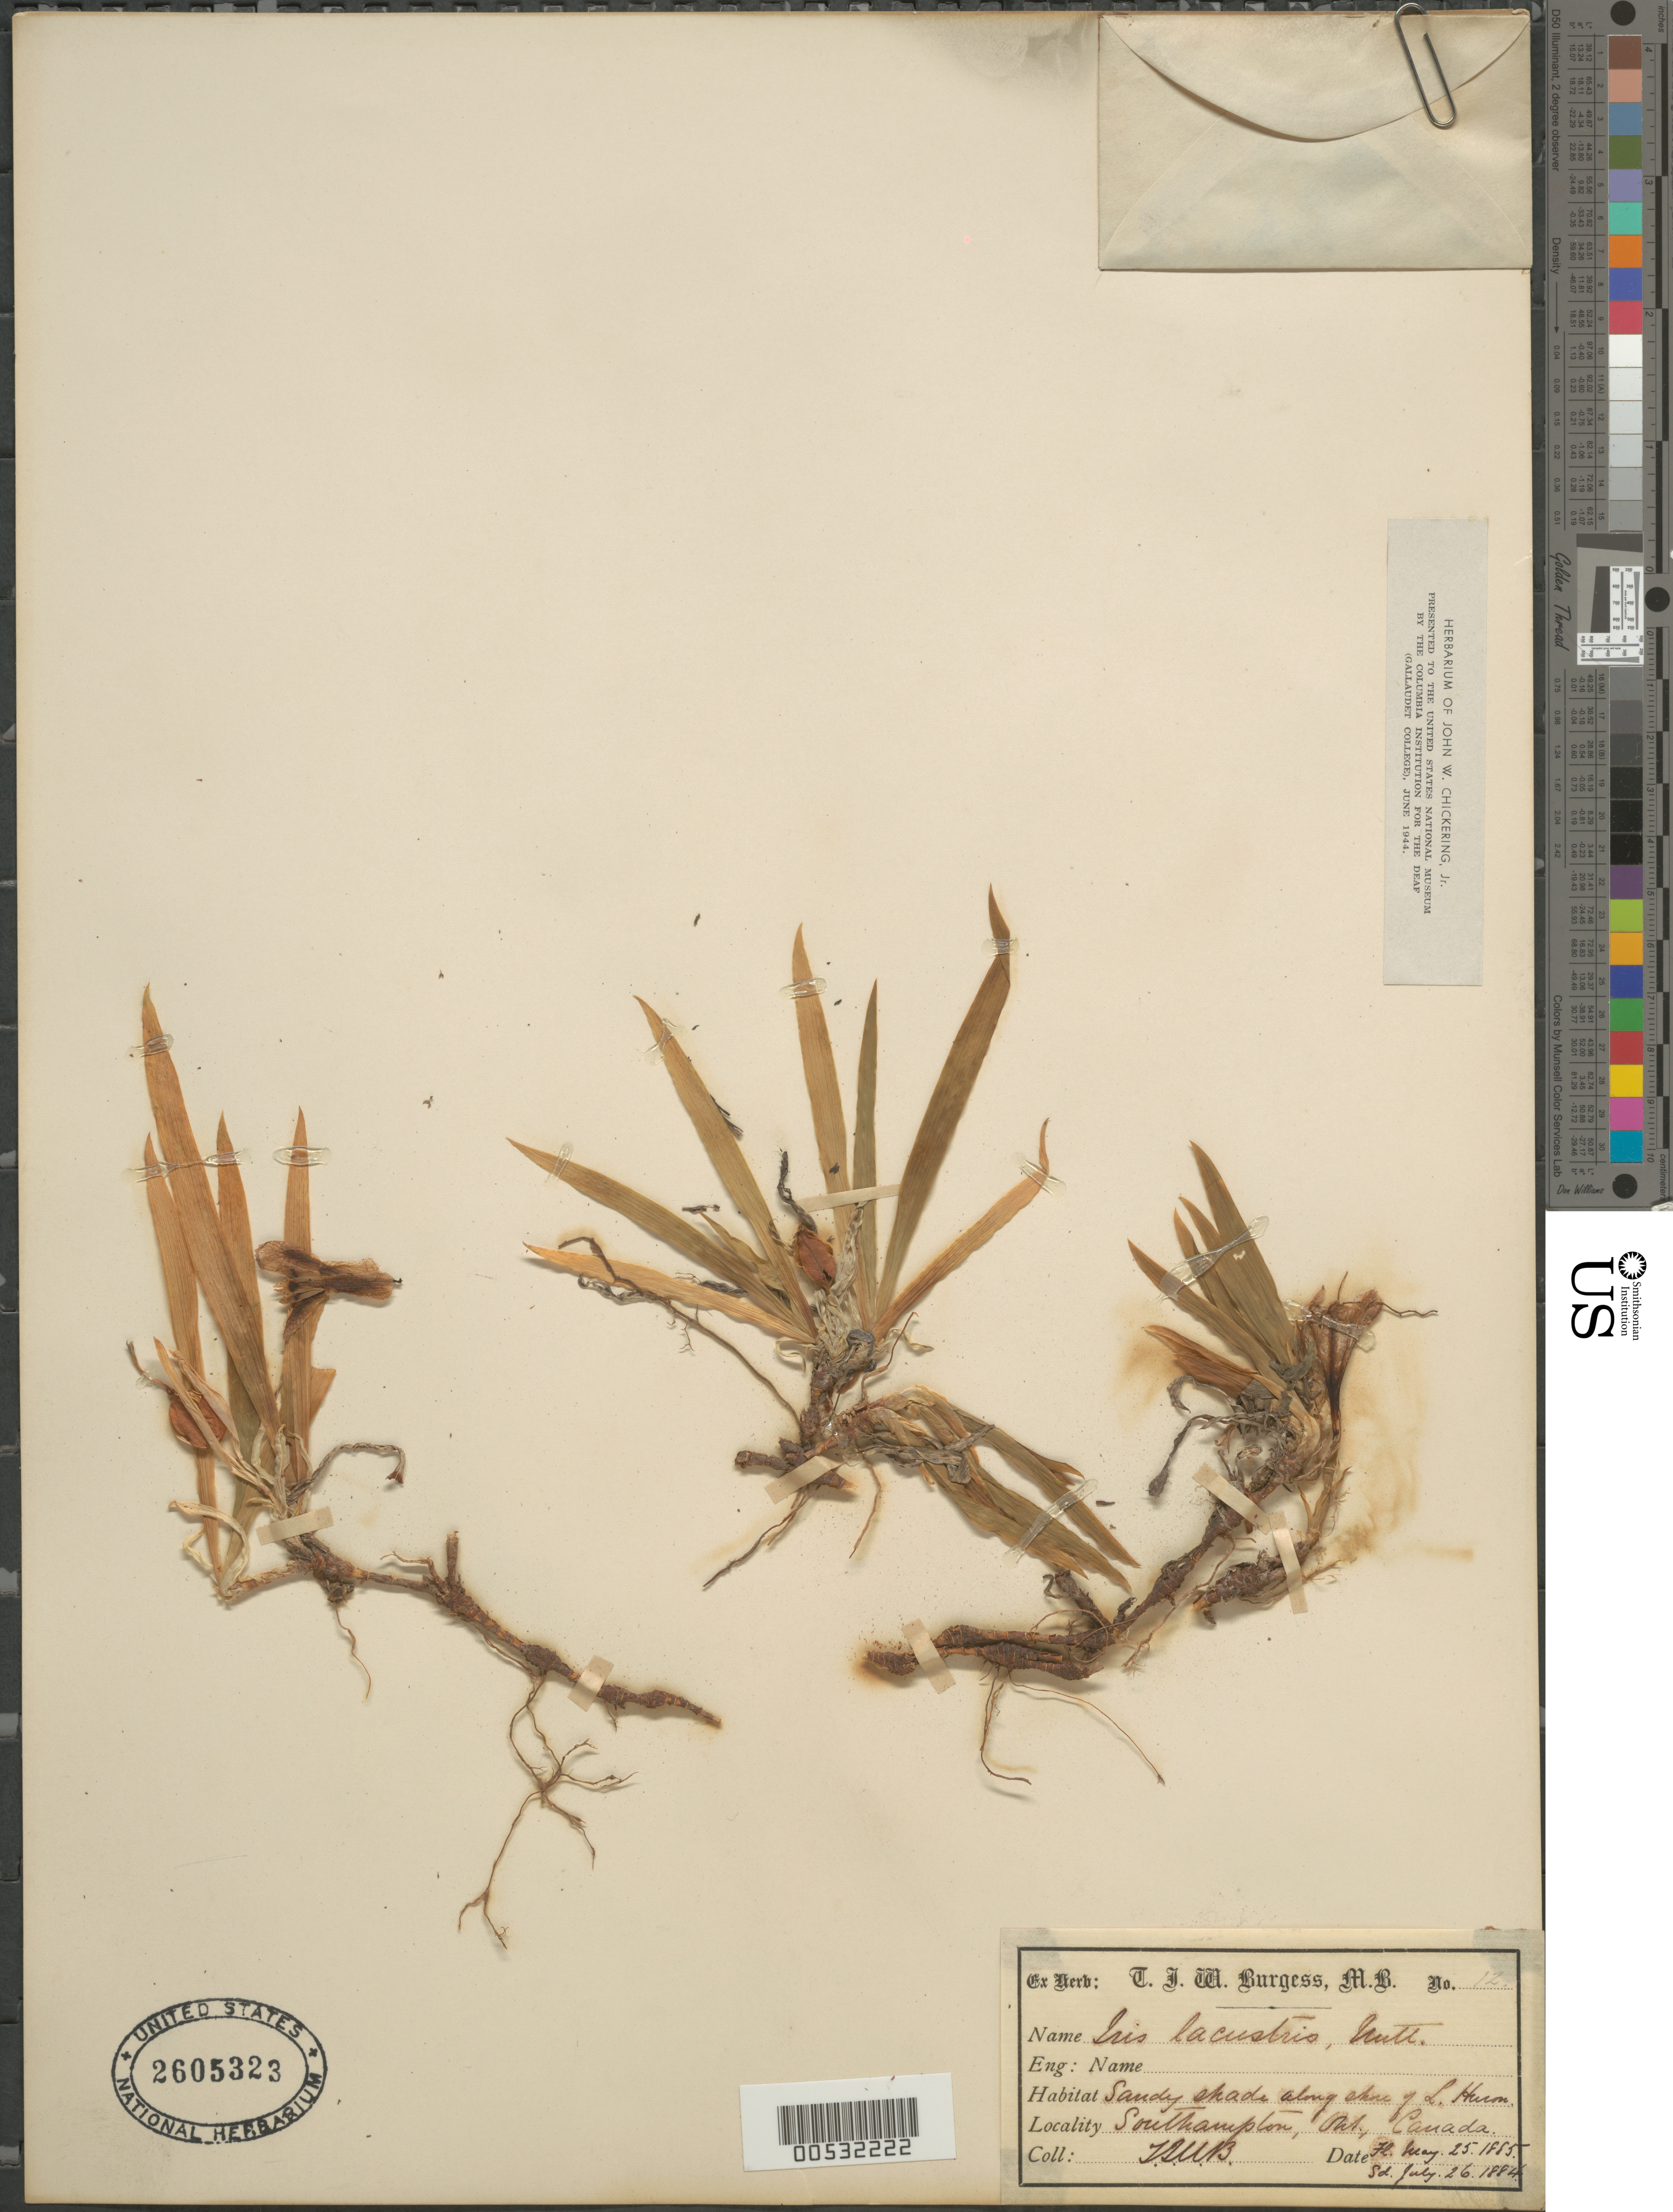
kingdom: Plantae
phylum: Tracheophyta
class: Liliopsida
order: Asparagales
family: Iridaceae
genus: Iris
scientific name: Iris lacustris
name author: Nutt.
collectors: T. Burgess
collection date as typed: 25 May 1885 and 26 Jul 1884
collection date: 1884-07-26,1885-05-25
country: Canada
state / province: Ontario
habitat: Sandy shade.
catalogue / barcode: US 2605323